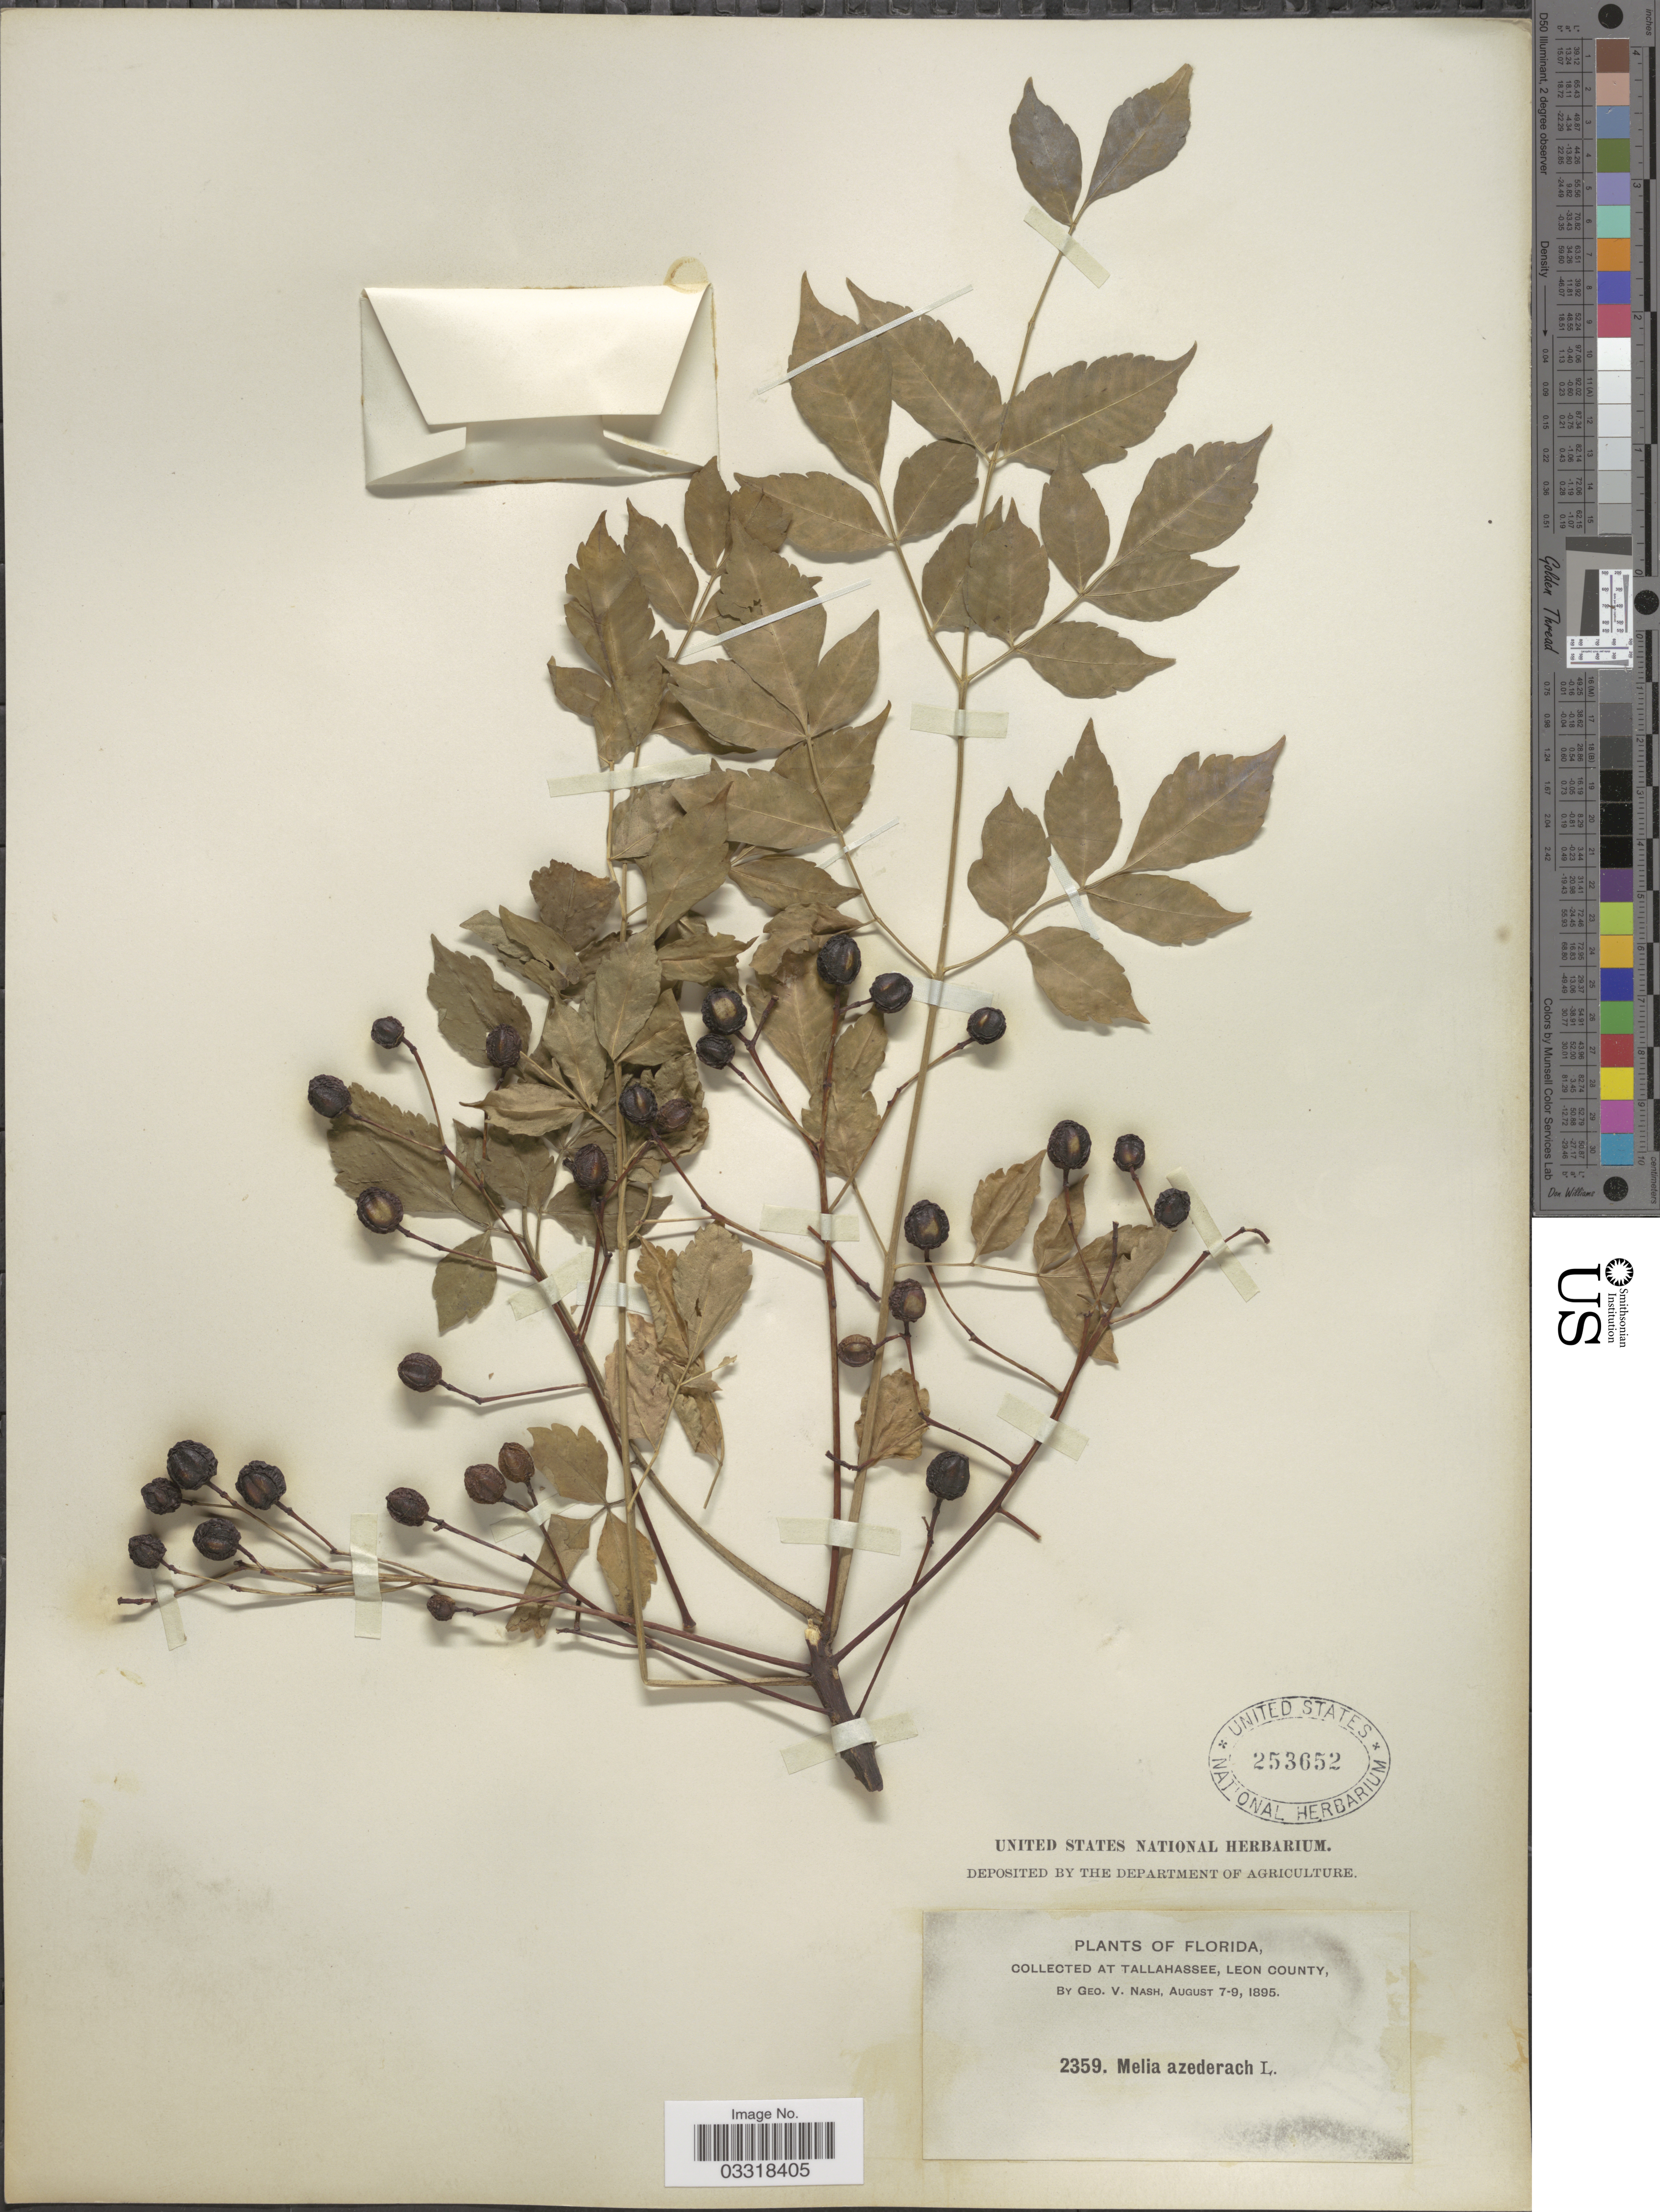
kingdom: Plantae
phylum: Tracheophyta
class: Magnoliopsida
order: Sapindales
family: Meliaceae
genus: Melia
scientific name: Melia azedarach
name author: L.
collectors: G. V. Nash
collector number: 2359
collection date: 1895-08-07/1895-08-09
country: United States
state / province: Florida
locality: At Tallahassee, Leon County.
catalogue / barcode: US 253652